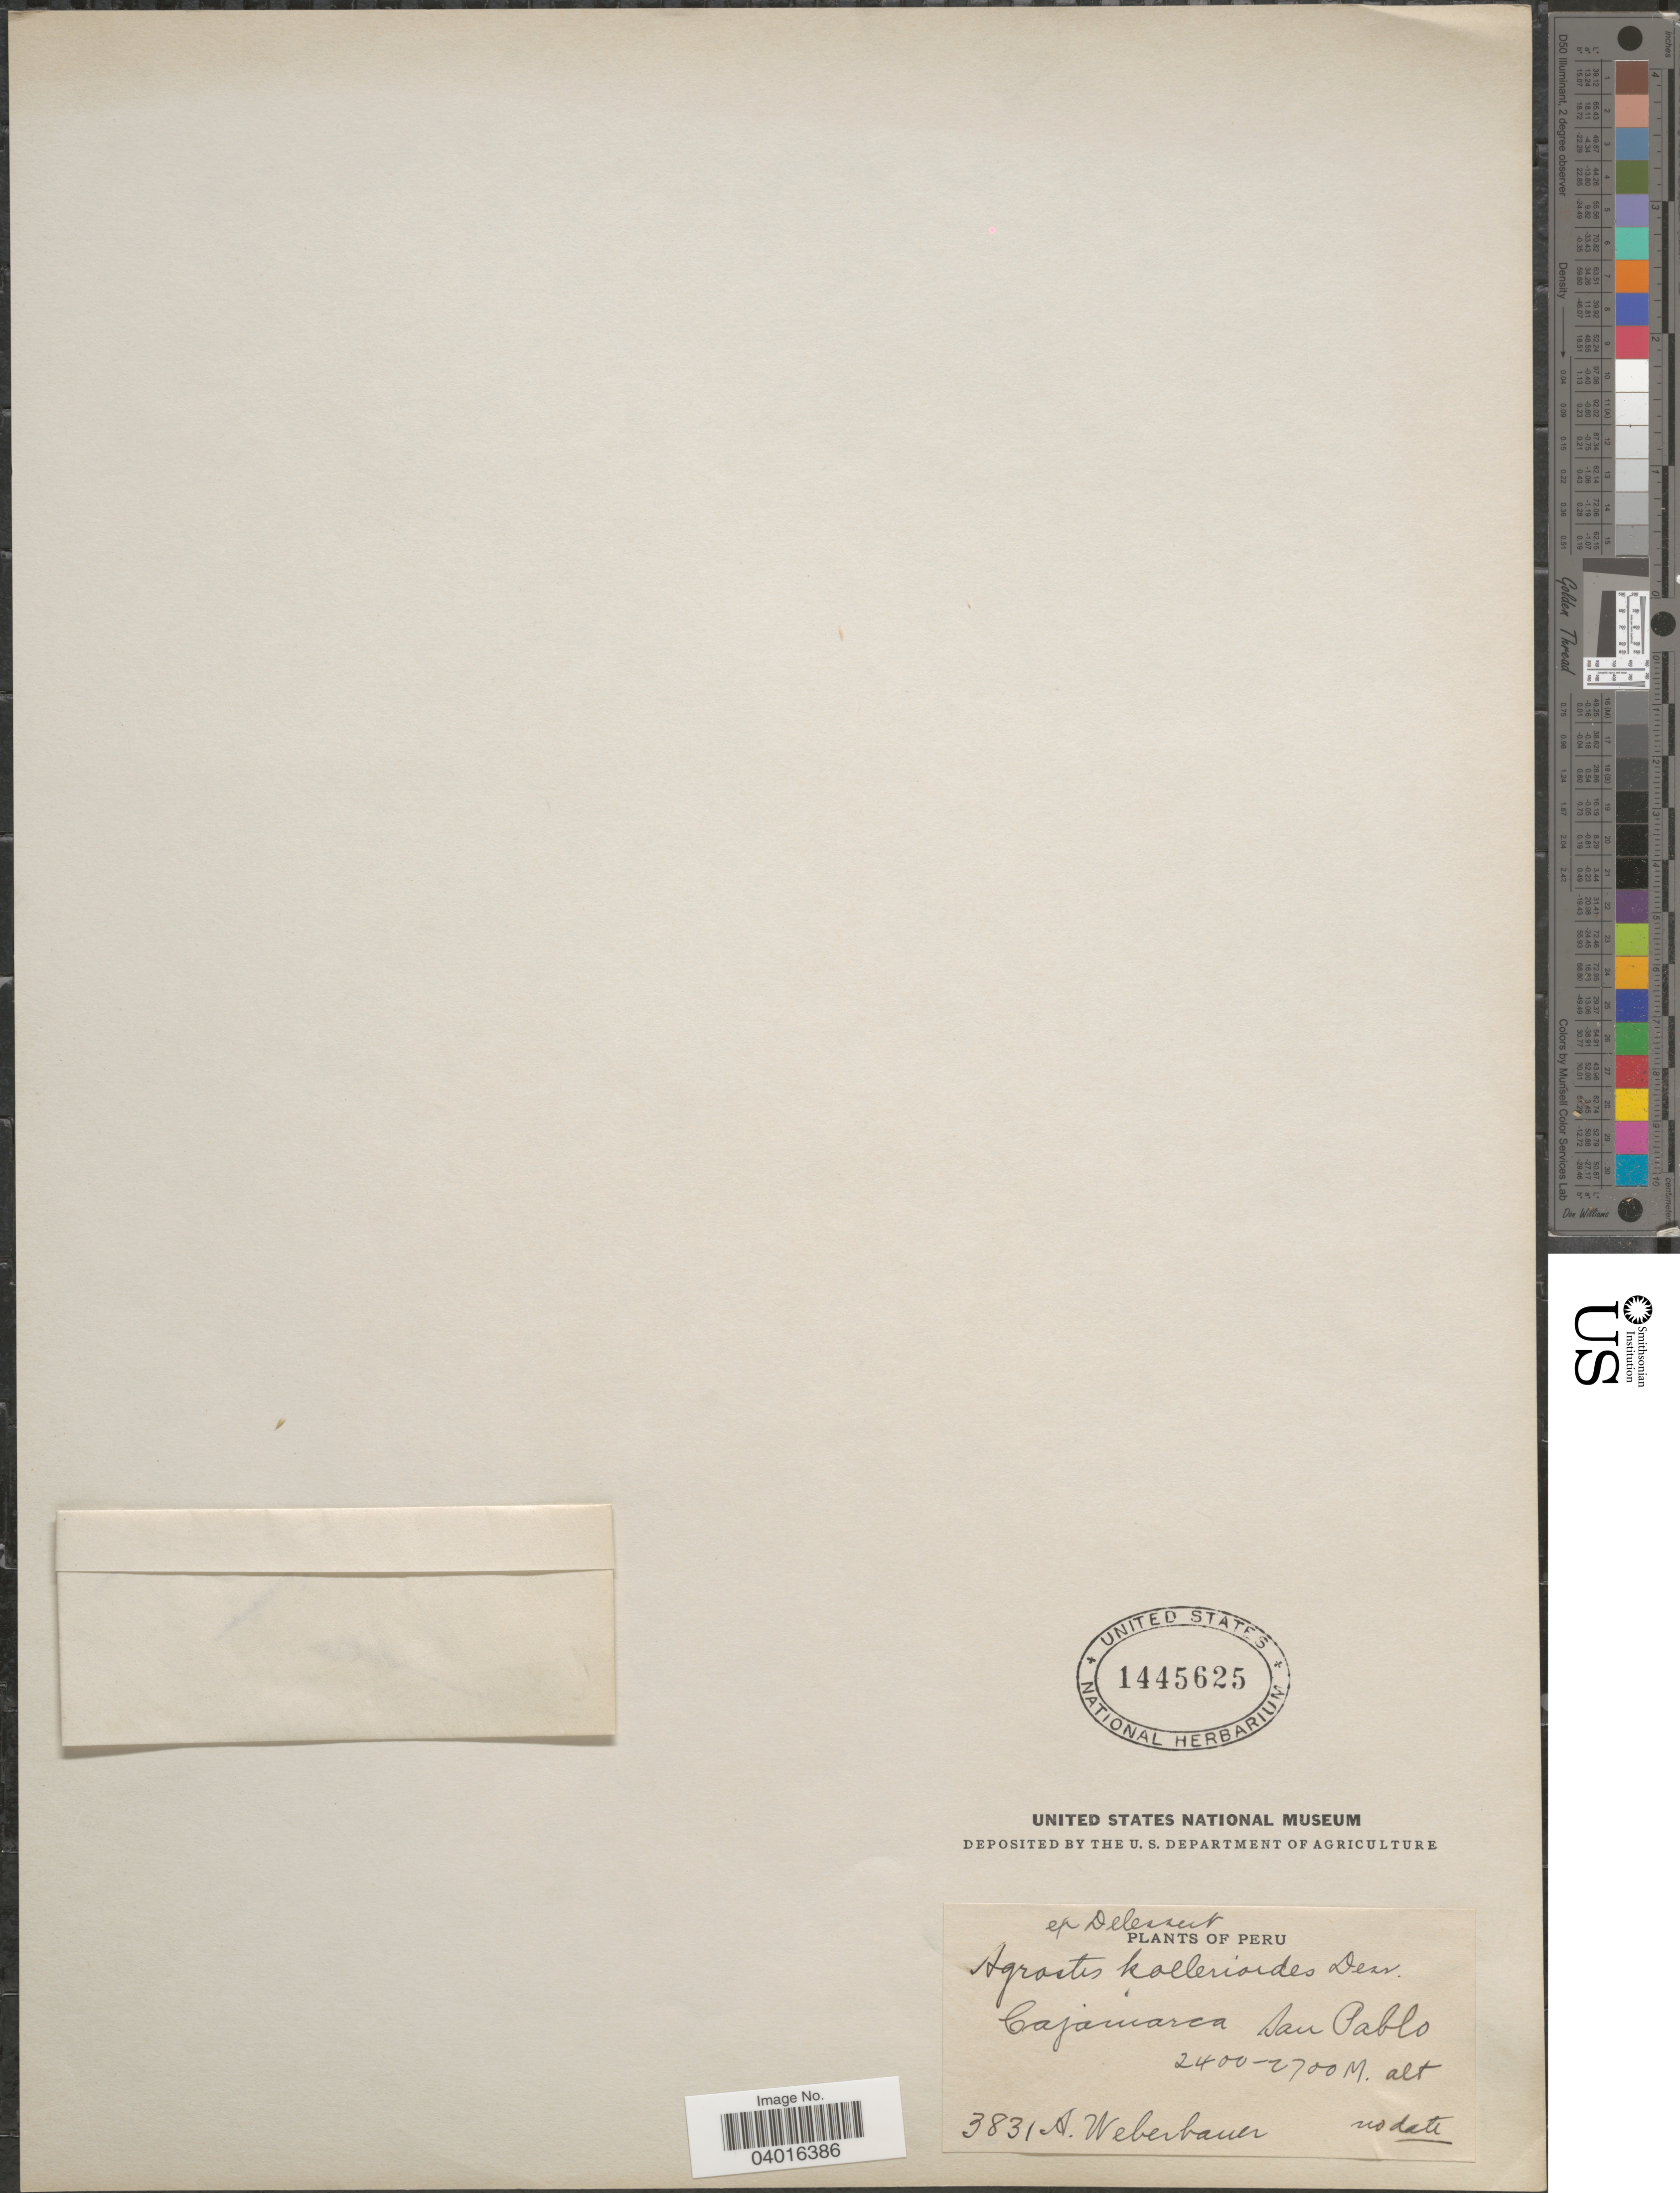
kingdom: Plantae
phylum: Tracheophyta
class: Liliopsida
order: Poales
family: Poaceae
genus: Bromidium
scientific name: Bromidium anomalum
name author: (Trin.) Döll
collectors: A. Weberbauer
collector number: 3831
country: Peru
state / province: Cajamarca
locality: San Pablo.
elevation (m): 2400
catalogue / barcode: US 1445625